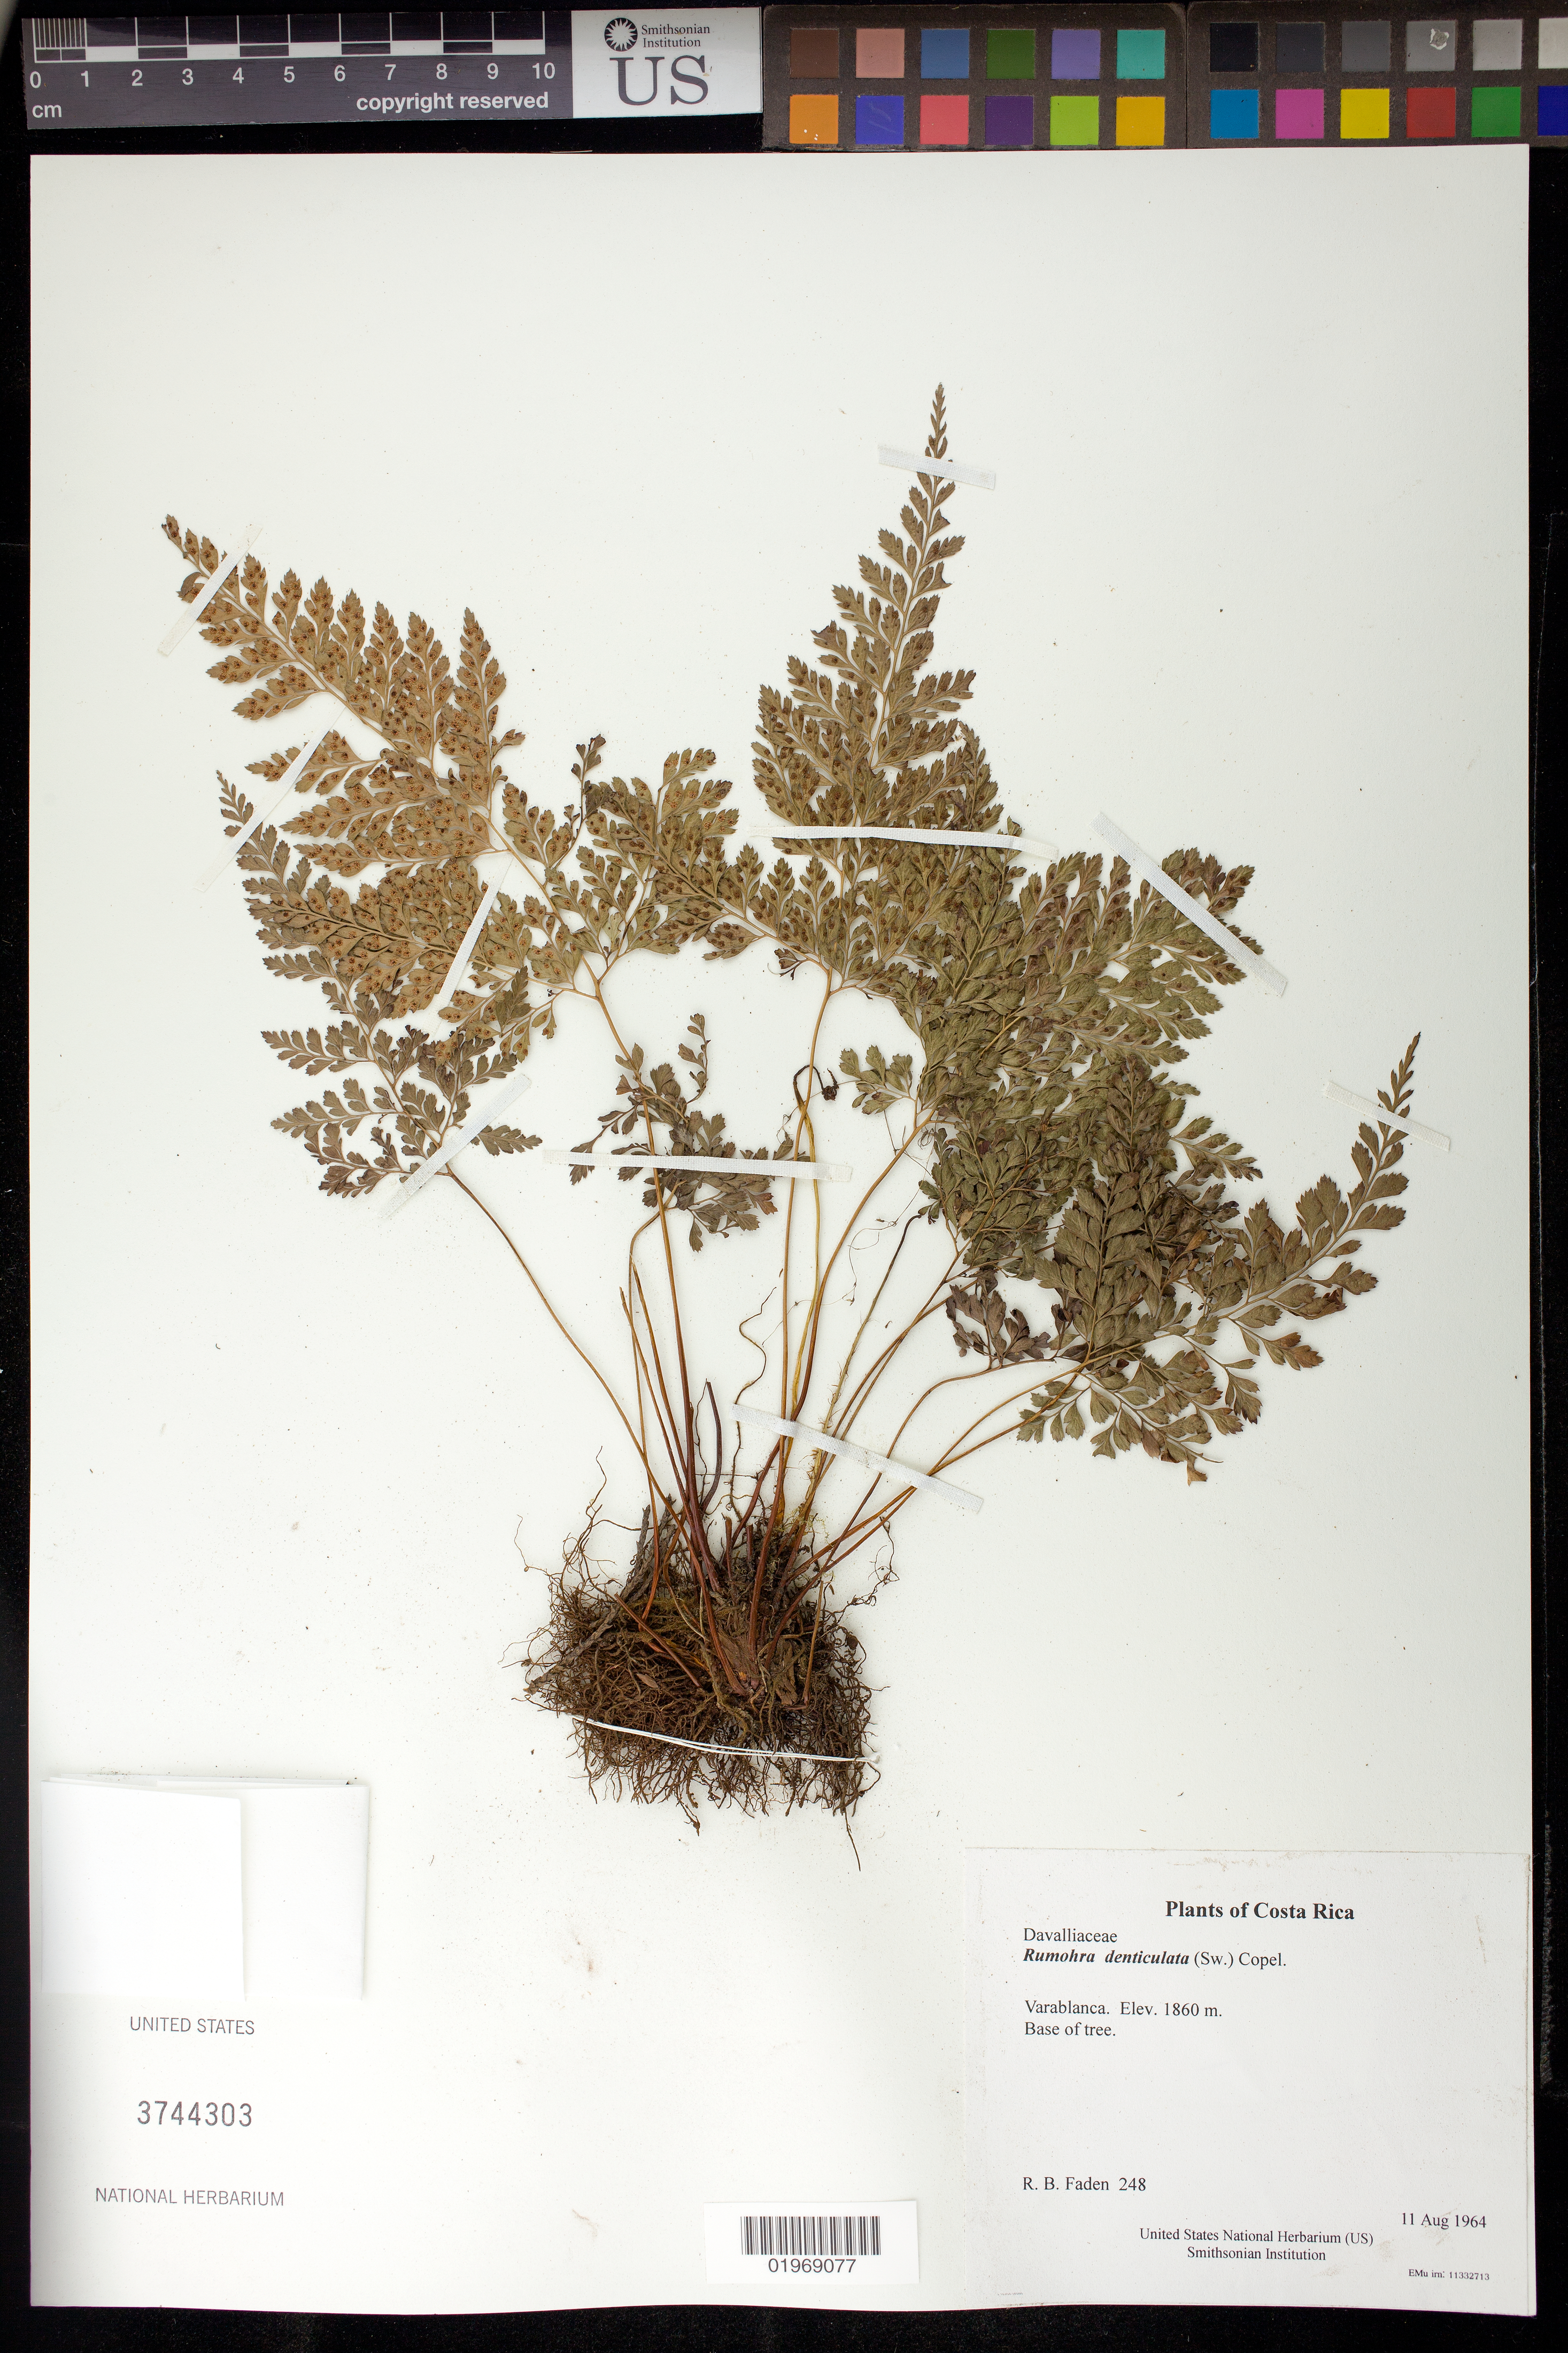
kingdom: Plantae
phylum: Tracheophyta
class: Polypodiopsida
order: Polypodiales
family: Dryopteridaceae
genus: Arachniodes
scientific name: Arachniodes denticulata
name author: (Sw.) Ching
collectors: R. B. Faden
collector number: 248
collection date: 1964-08-11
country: Costa Rica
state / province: Heredia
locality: Varablanca.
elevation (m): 1860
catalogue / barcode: US 3744303